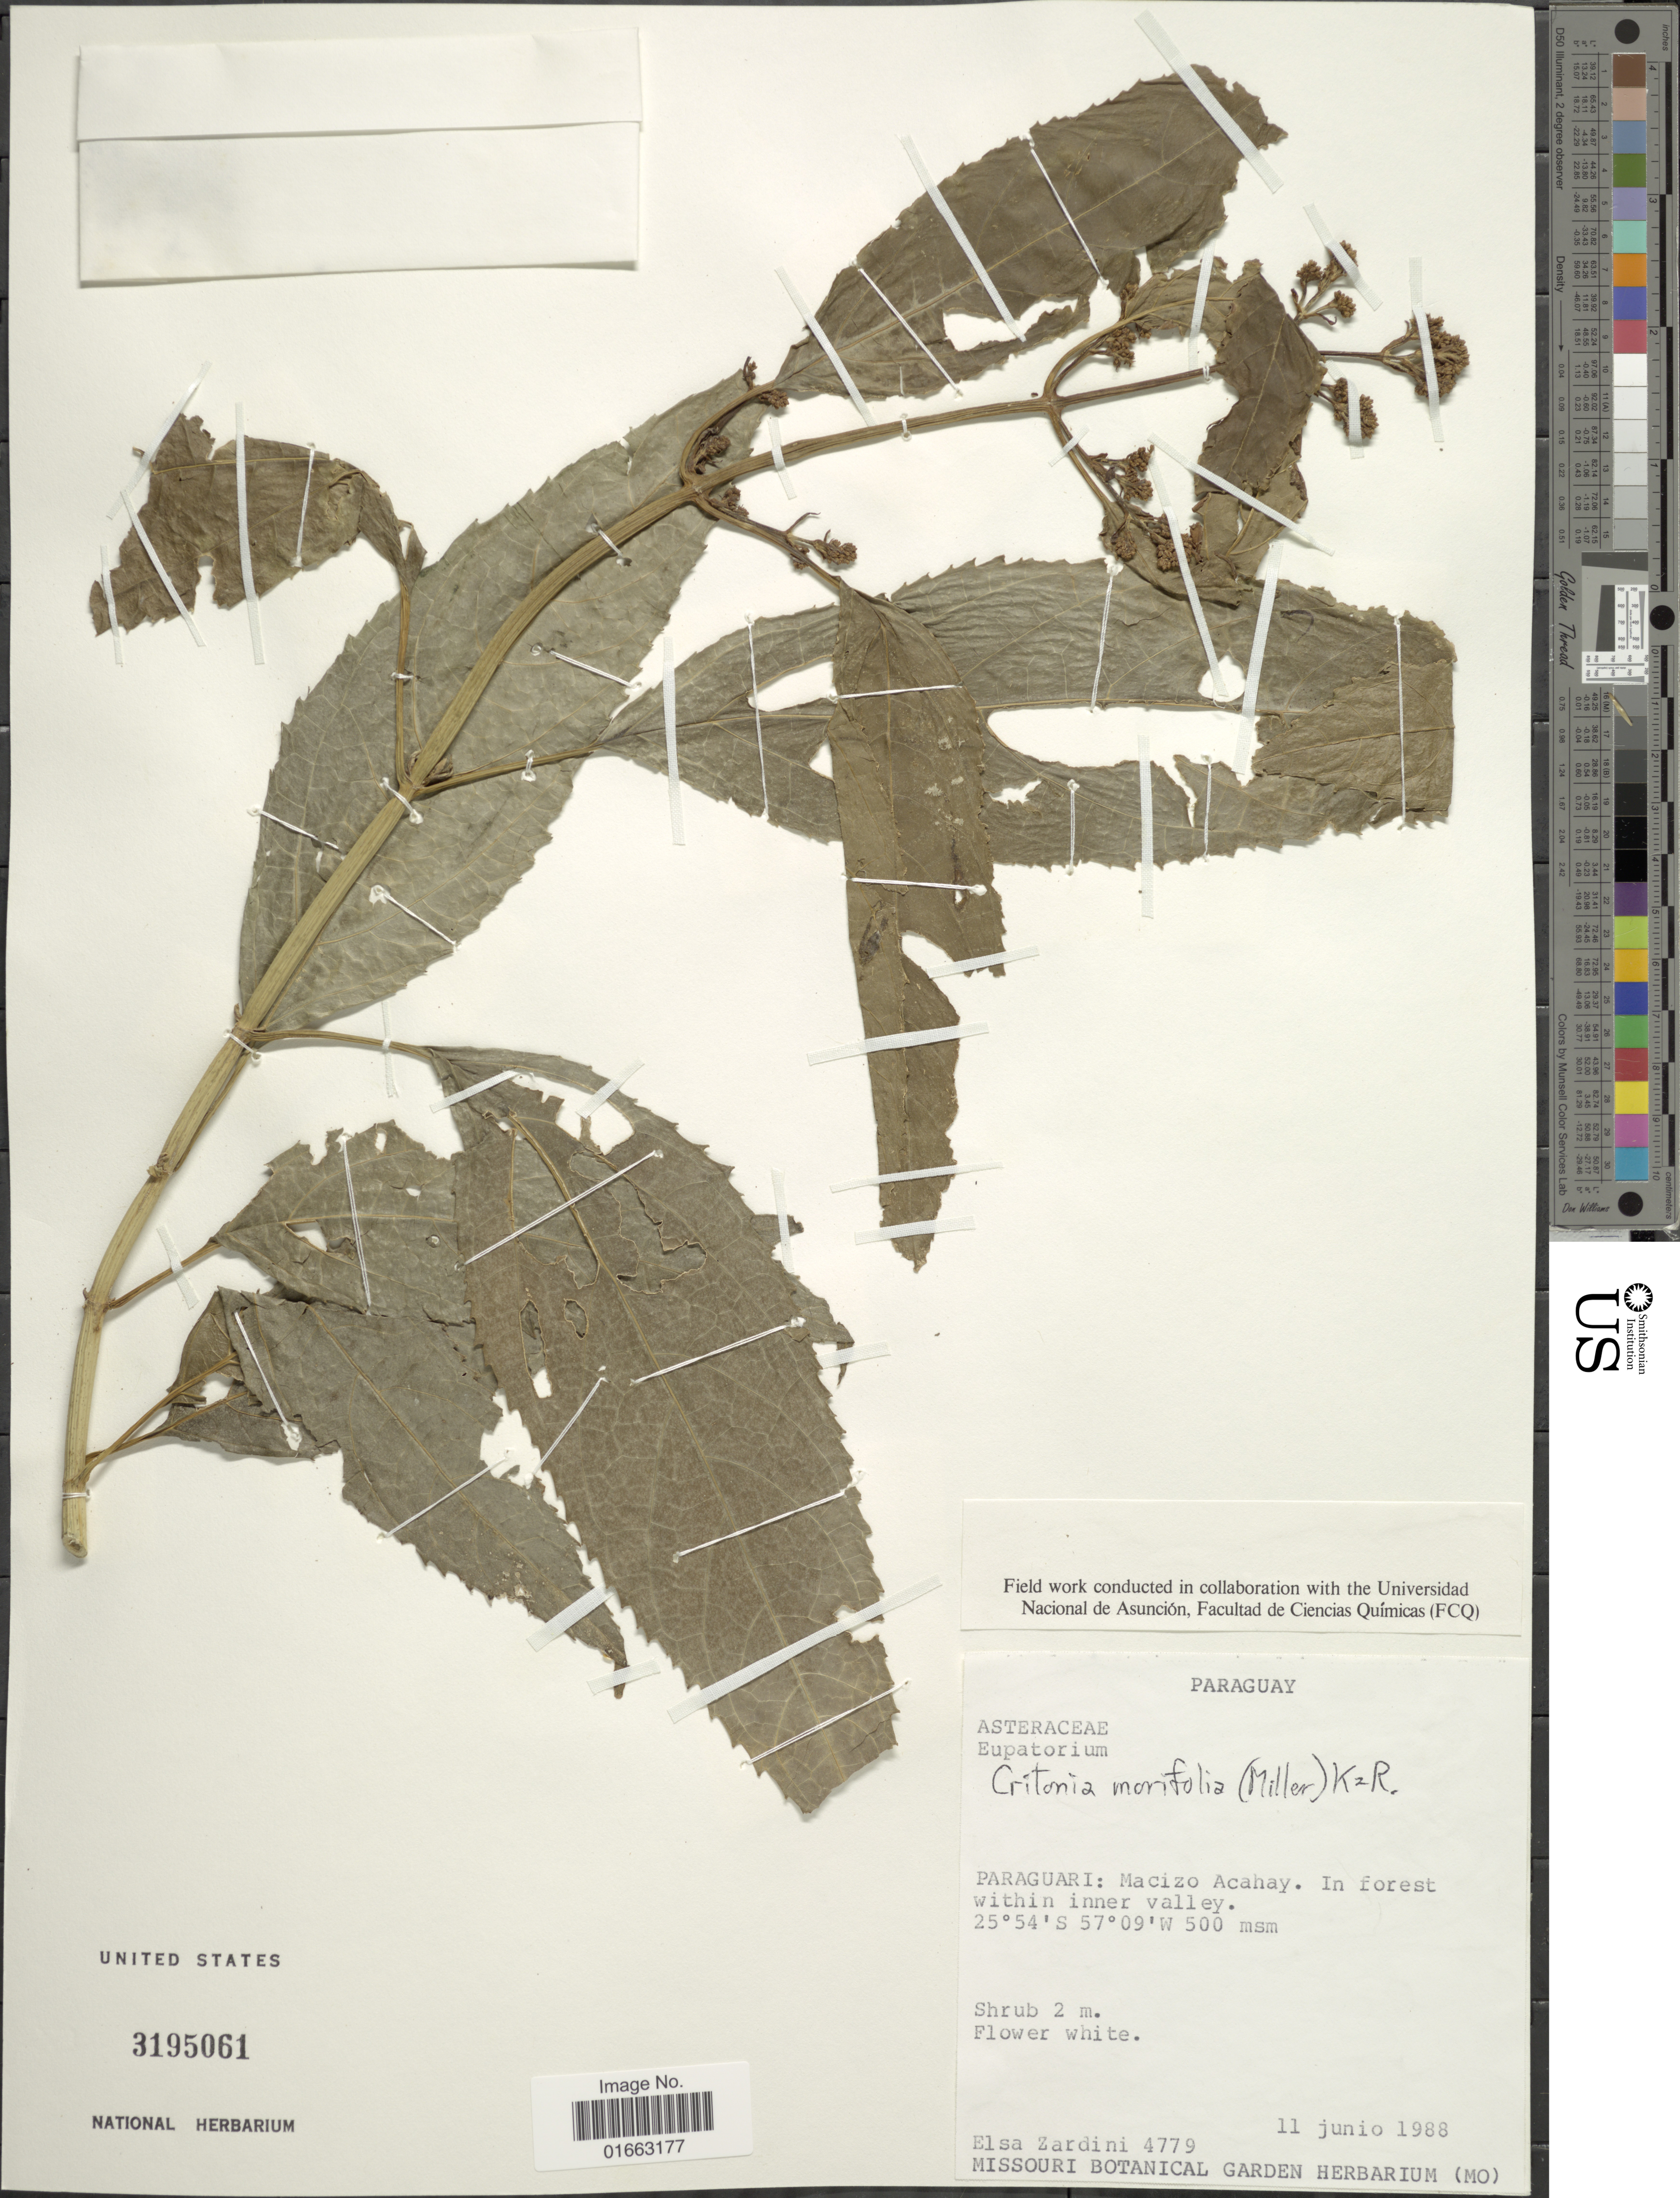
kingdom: Plantae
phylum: Tracheophyta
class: Magnoliopsida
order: Asterales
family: Asteraceae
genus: Critonia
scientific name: Critonia morifolia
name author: (Mill.) R.M. King & H. Rob.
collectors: E. M. Zardini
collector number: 4779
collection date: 1988-06-11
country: Paraguay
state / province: Paraguari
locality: Macizo Acahay, in forest within inner valley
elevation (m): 500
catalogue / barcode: US 3195061